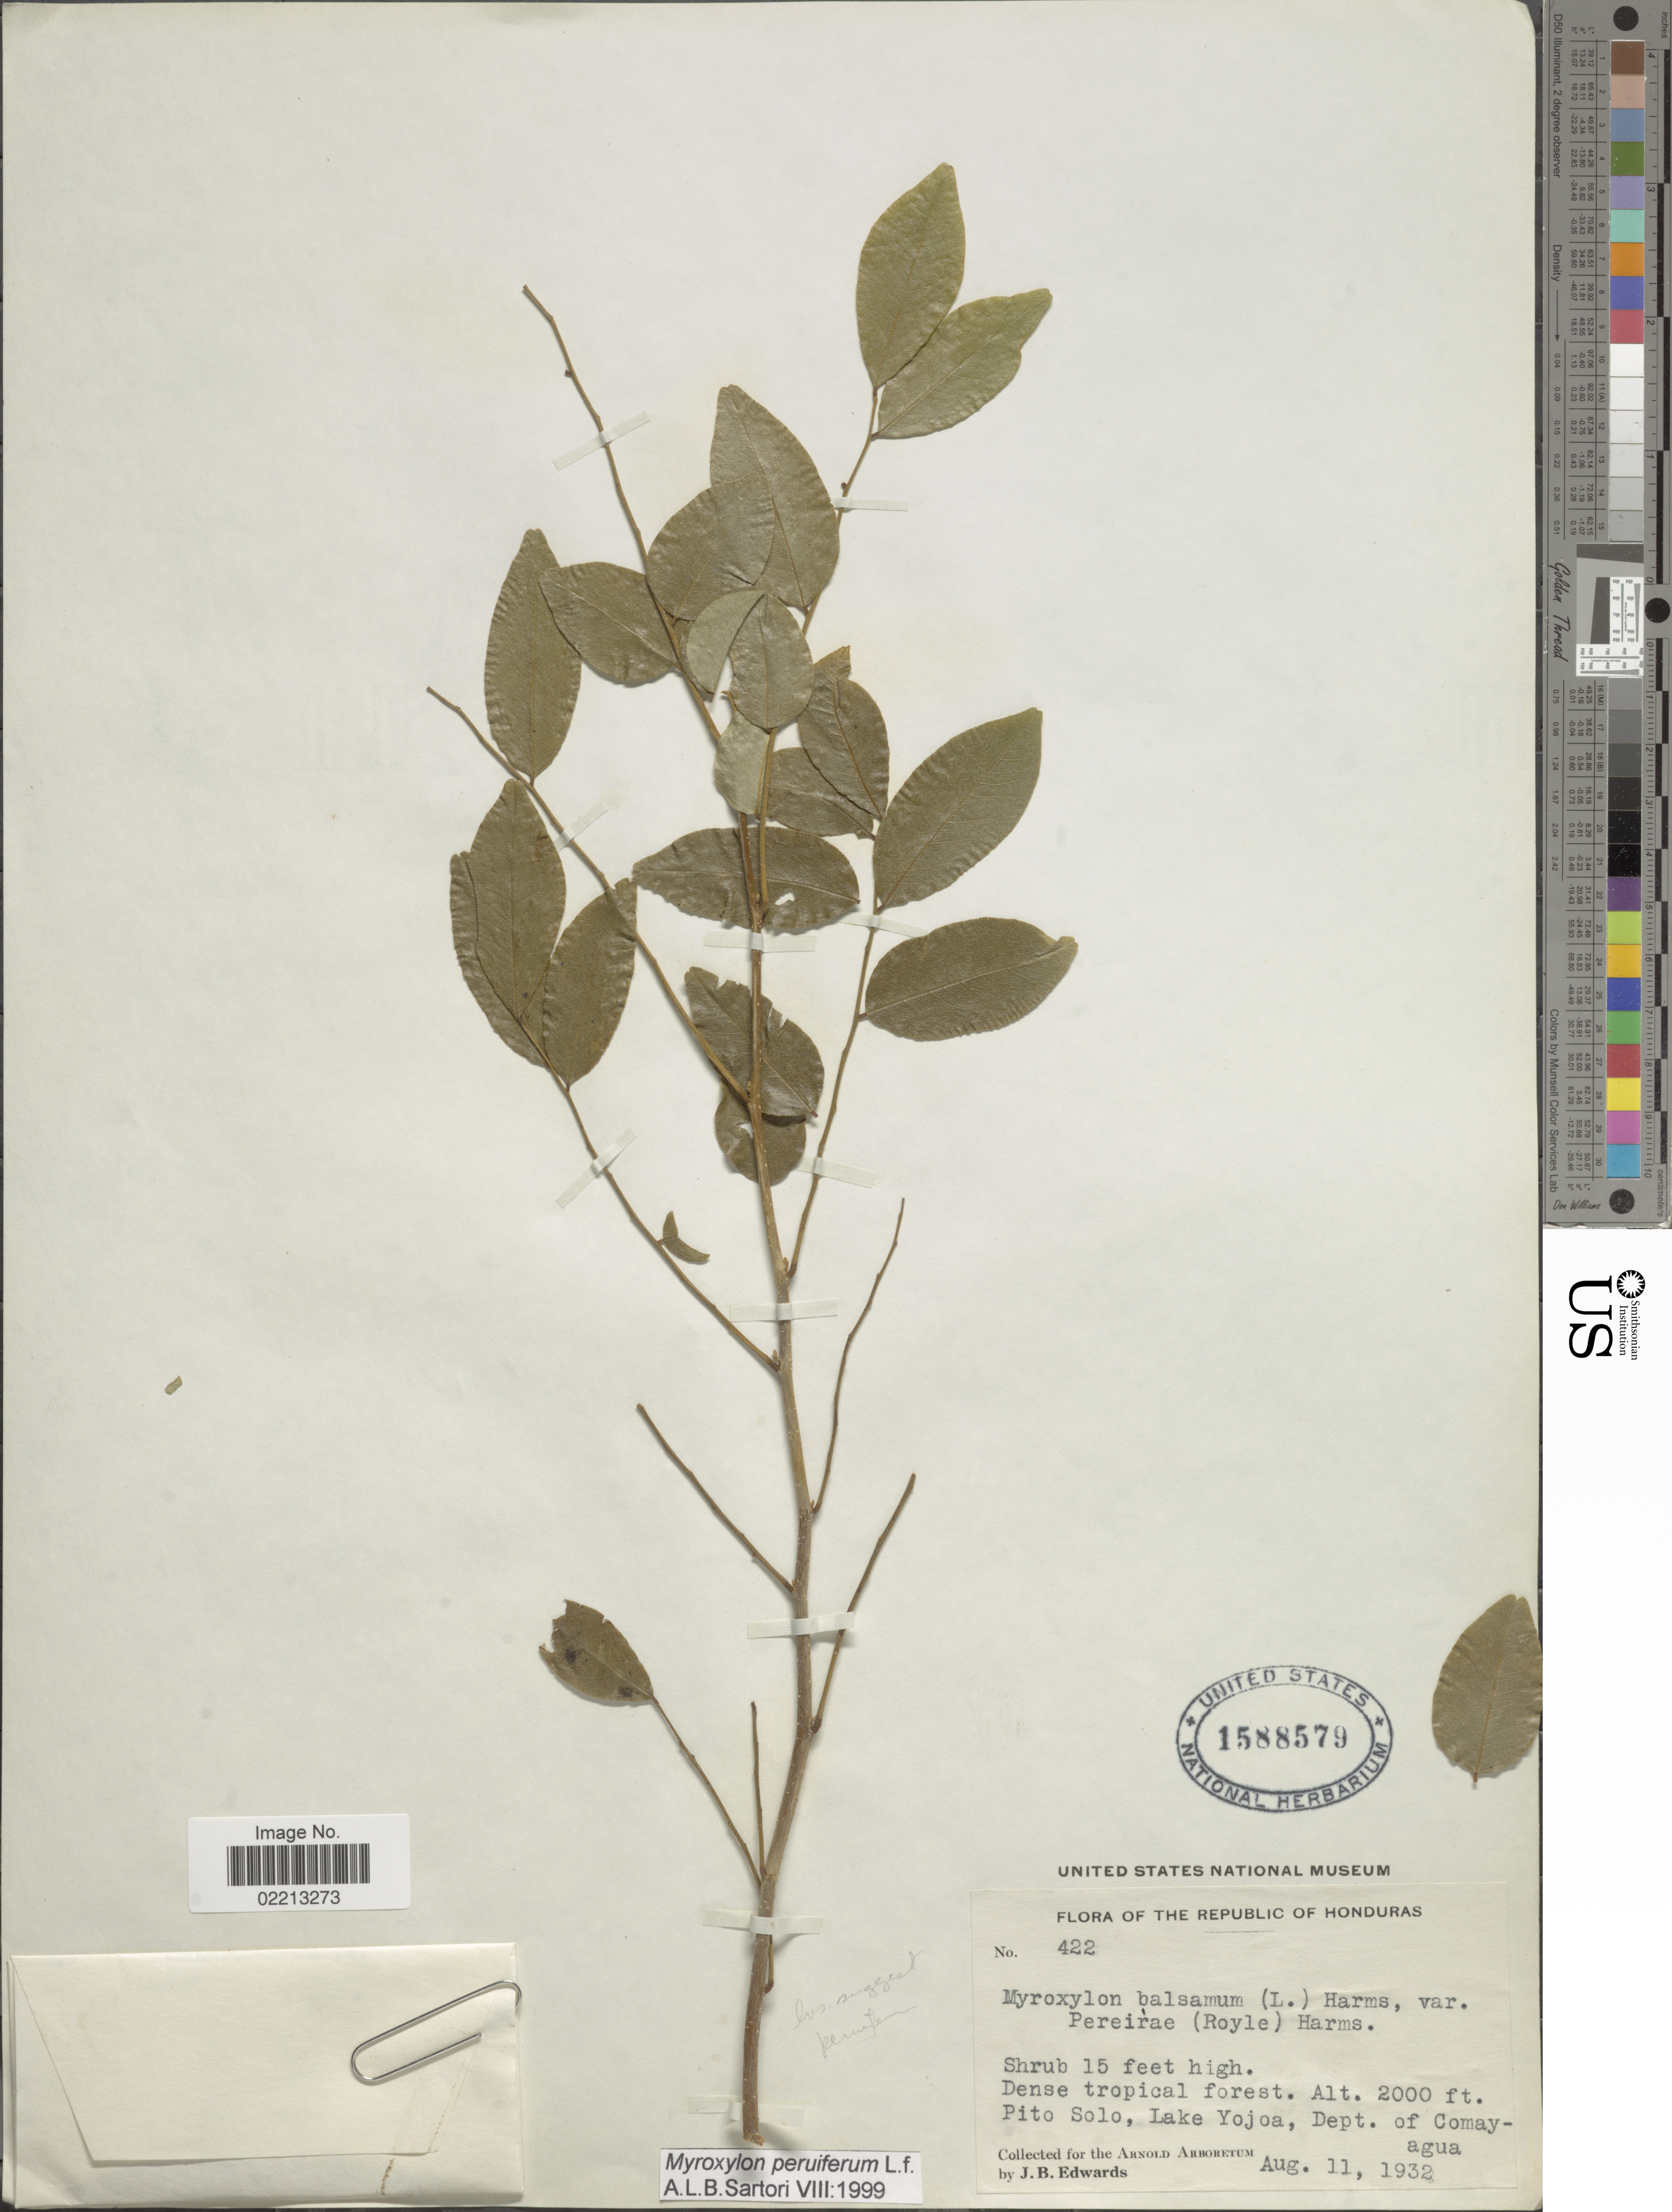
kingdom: Plantae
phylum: Tracheophyta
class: Magnoliopsida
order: Fabales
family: Fabaceae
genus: Myroxylon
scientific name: Myroxylon peruiferum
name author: L. f.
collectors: J. B. Edwards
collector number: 422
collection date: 1932-08-11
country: Honduras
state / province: Comayagua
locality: Pito Solo, Lake Yojoa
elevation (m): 610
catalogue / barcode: US 1588579